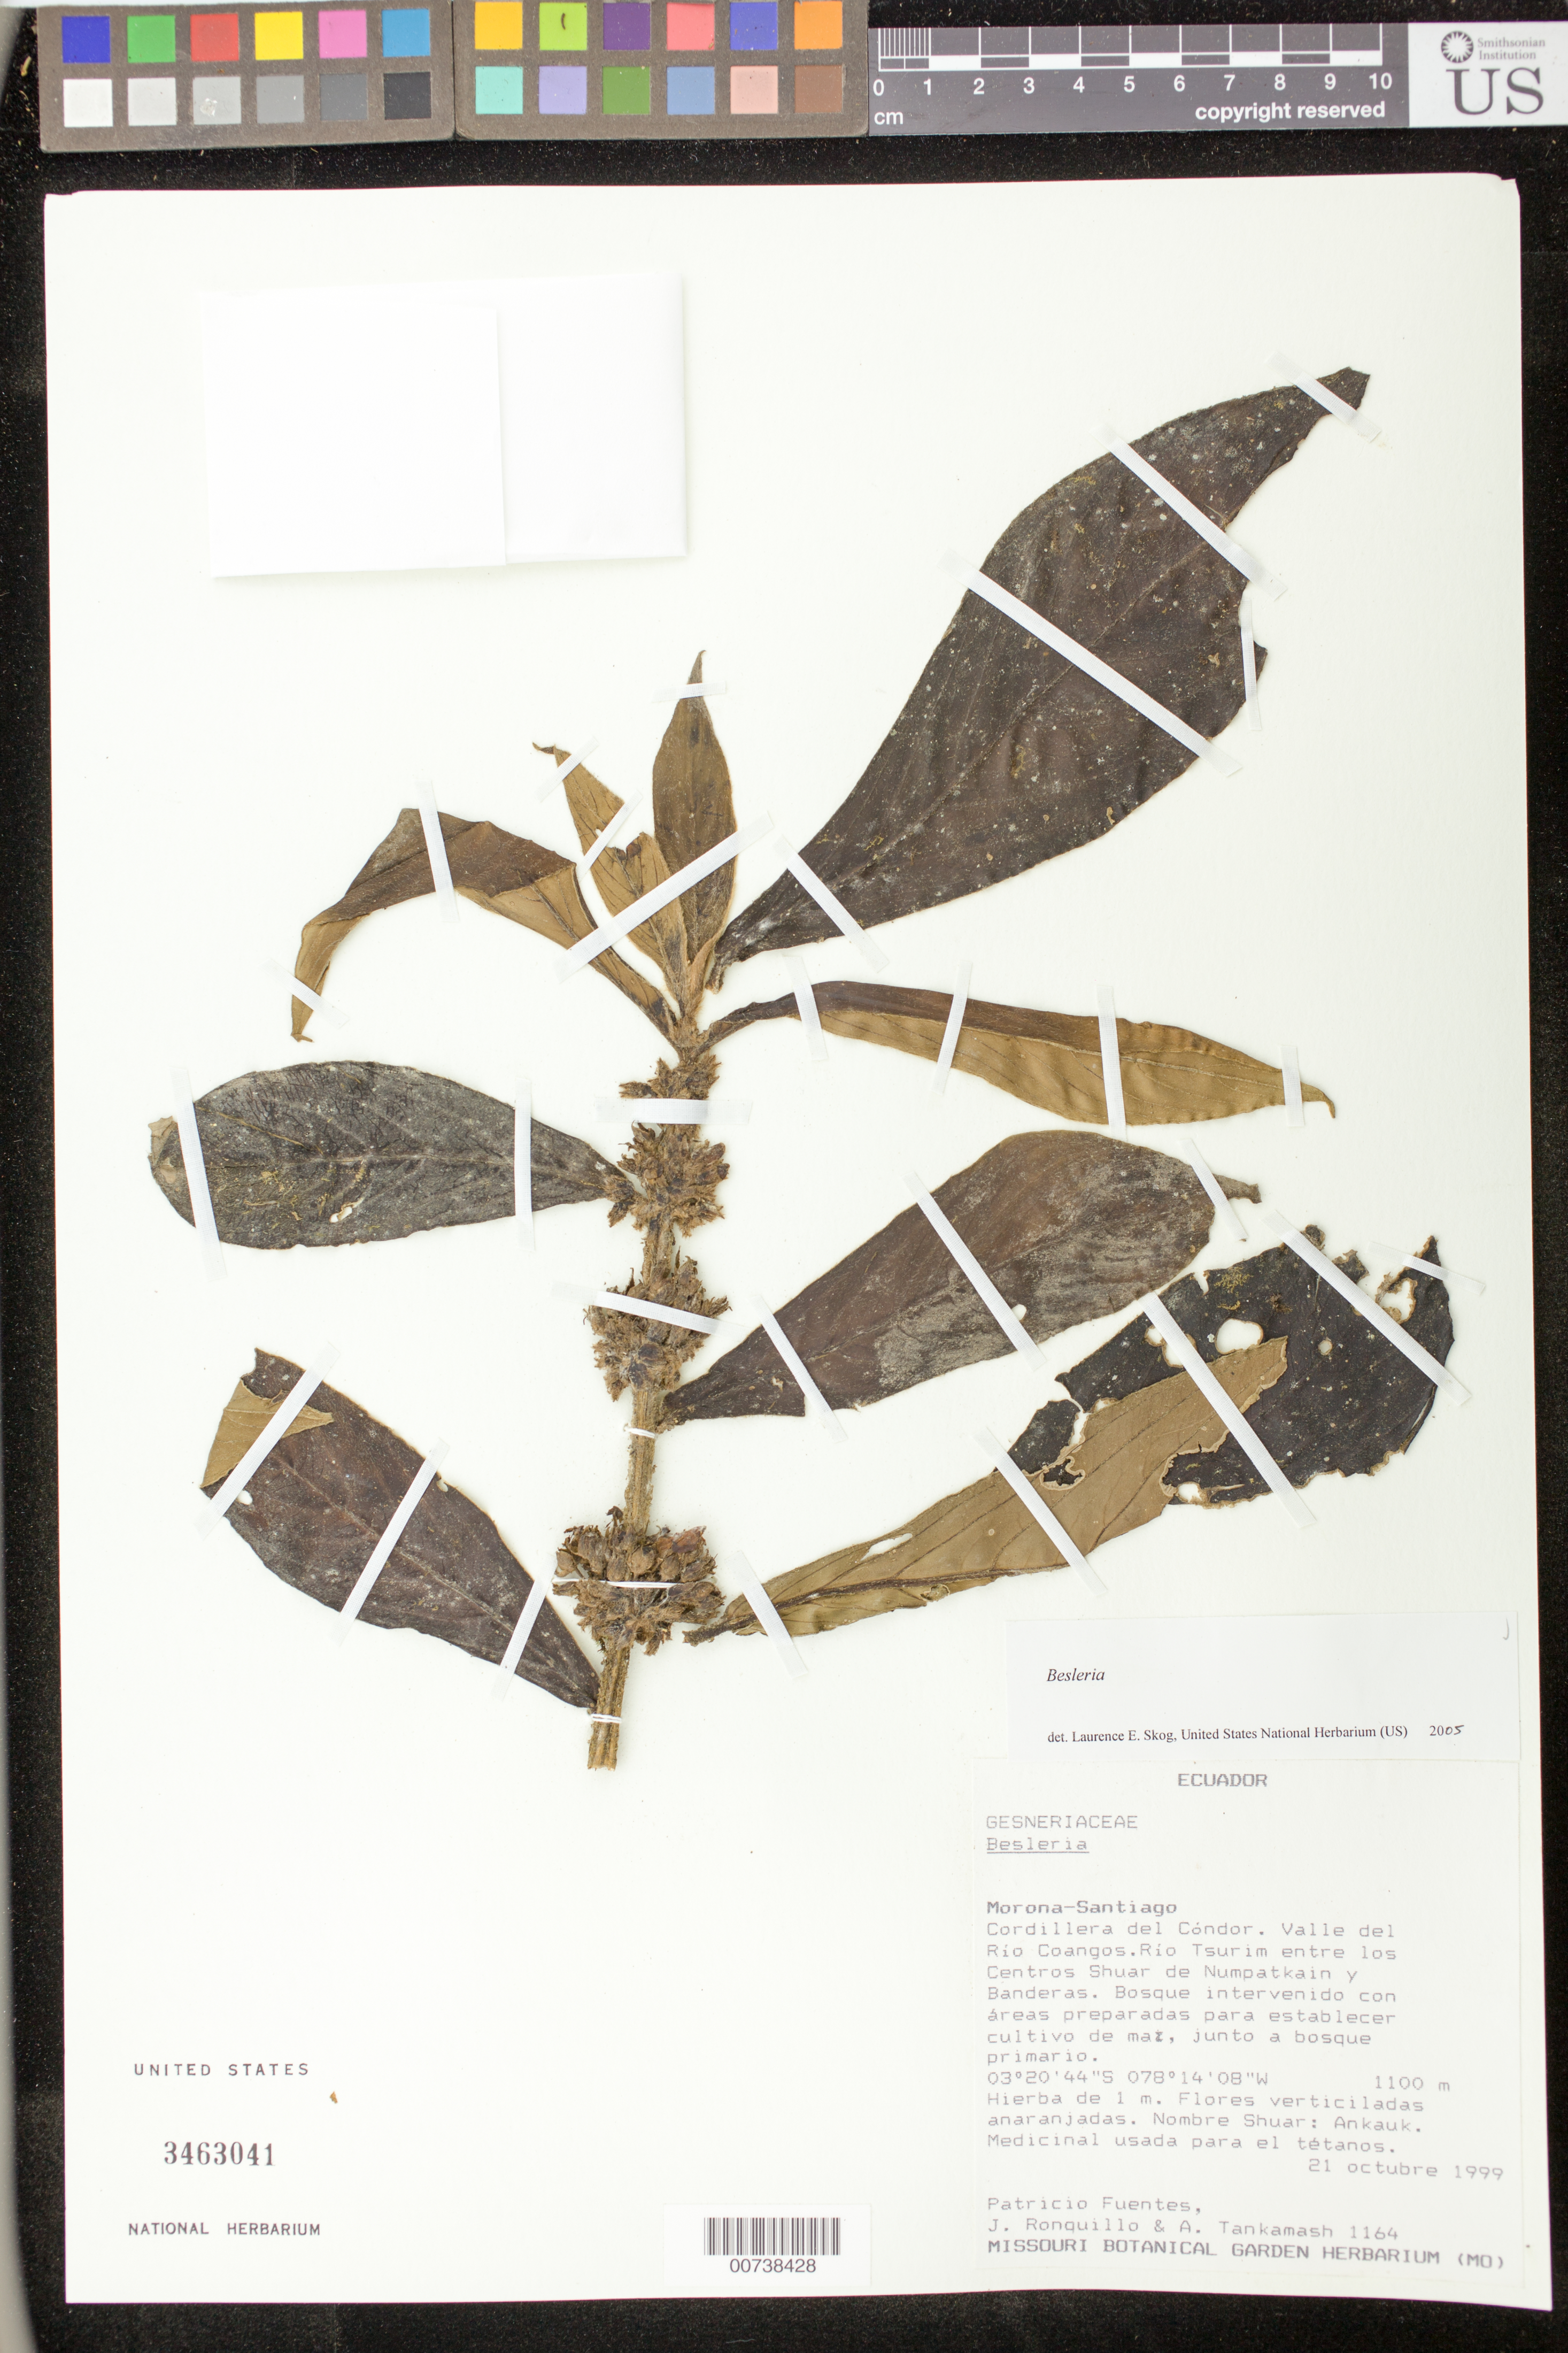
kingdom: Plantae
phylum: Tracheophyta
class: Magnoliopsida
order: Lamiales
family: Gesneriaceae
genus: Besleria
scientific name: Besleria sp.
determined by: Skog, Laurence E.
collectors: P. Fuentes, J. Ronquillo & A. Tankamash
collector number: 1164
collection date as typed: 21 Oct 1999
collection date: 1999-10-21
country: Ecuador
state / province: Morona-Santiago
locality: Morona-Santiago. Cordillera del Cóndor, Valle del Río Coangos, Río Tsurim entre los Centros Shuar de Numpatkain y Banderas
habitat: Bosque intervenido con áreas preparadas para establecer cultivo de maz, junto a bosque primario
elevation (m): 1100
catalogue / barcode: US 3463041